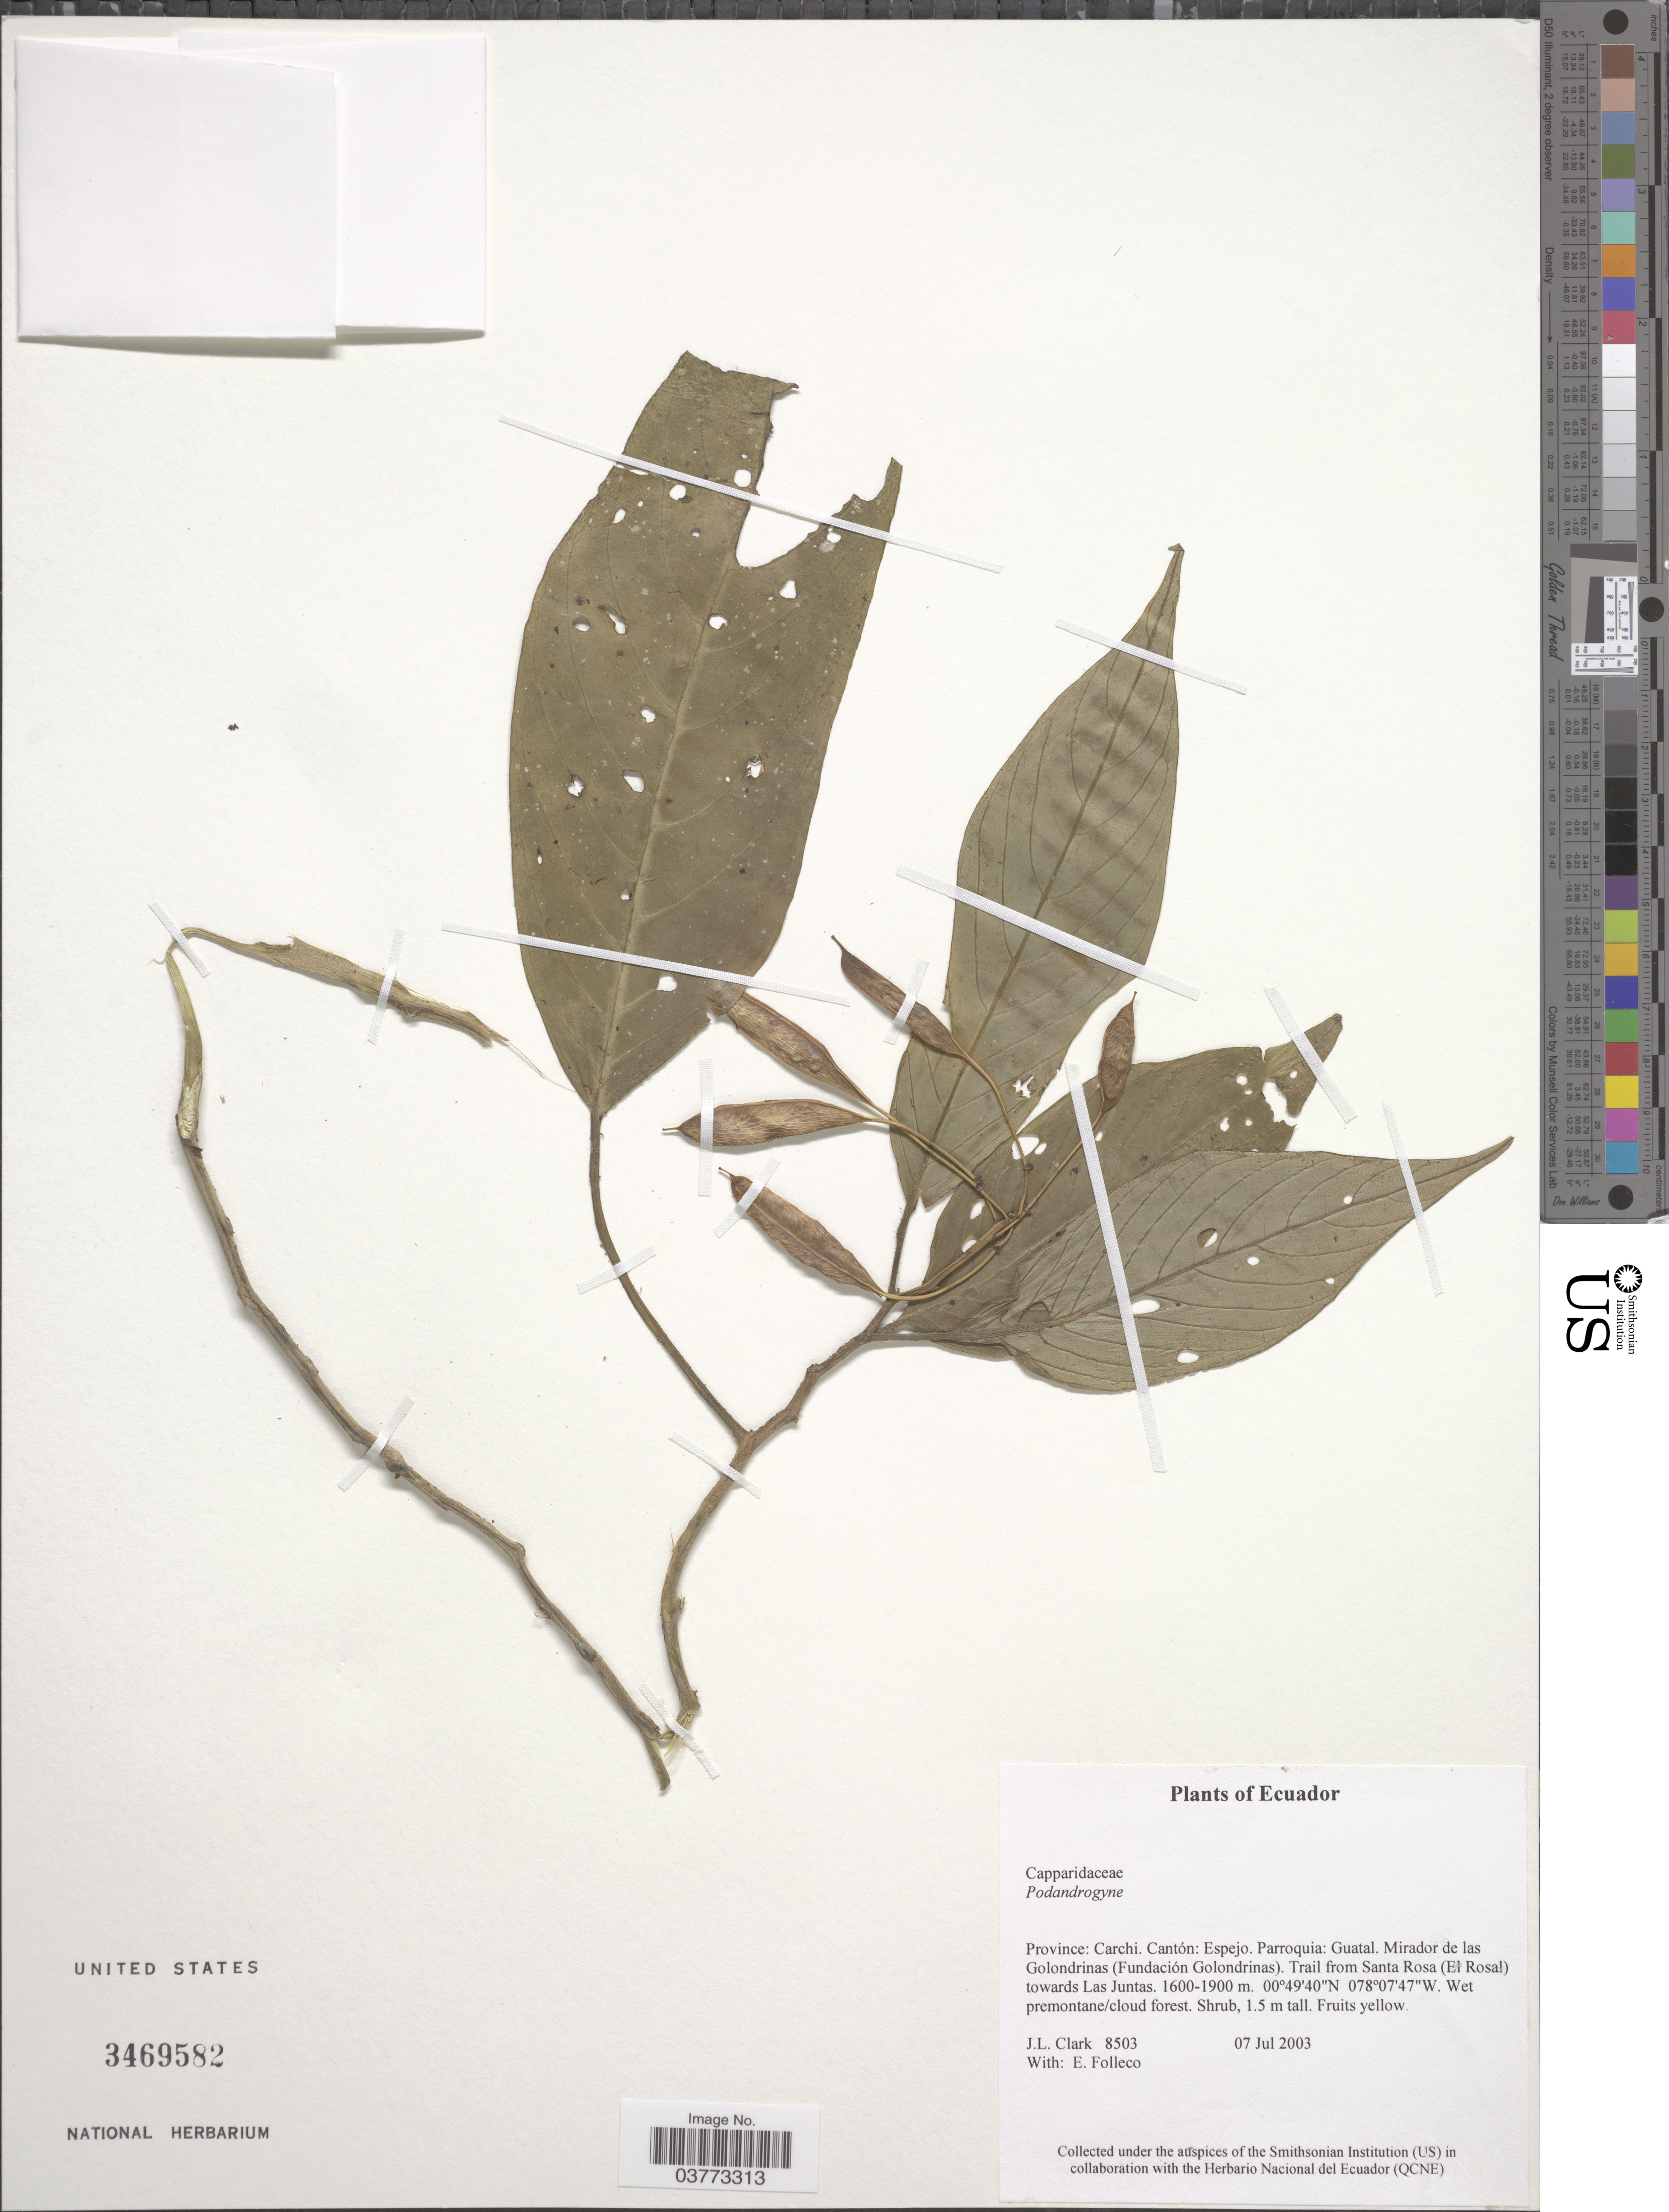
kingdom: Plantae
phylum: Tracheophyta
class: Magnoliopsida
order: Brassicales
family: Cleomaceae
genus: Podandrogyne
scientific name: Podandrogyne sp.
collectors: J. L. Clark & E. Folleco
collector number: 8503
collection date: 2003-07-07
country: Ecuador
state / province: Carchi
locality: Cantón: Espejo. Parroquia: Guatal. Mirador de la Golondrinas (Fundación Golondrinas). Trail from Santa Rosa (El Rosal) towards Las Juntas.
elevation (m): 1600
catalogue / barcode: US 3469582